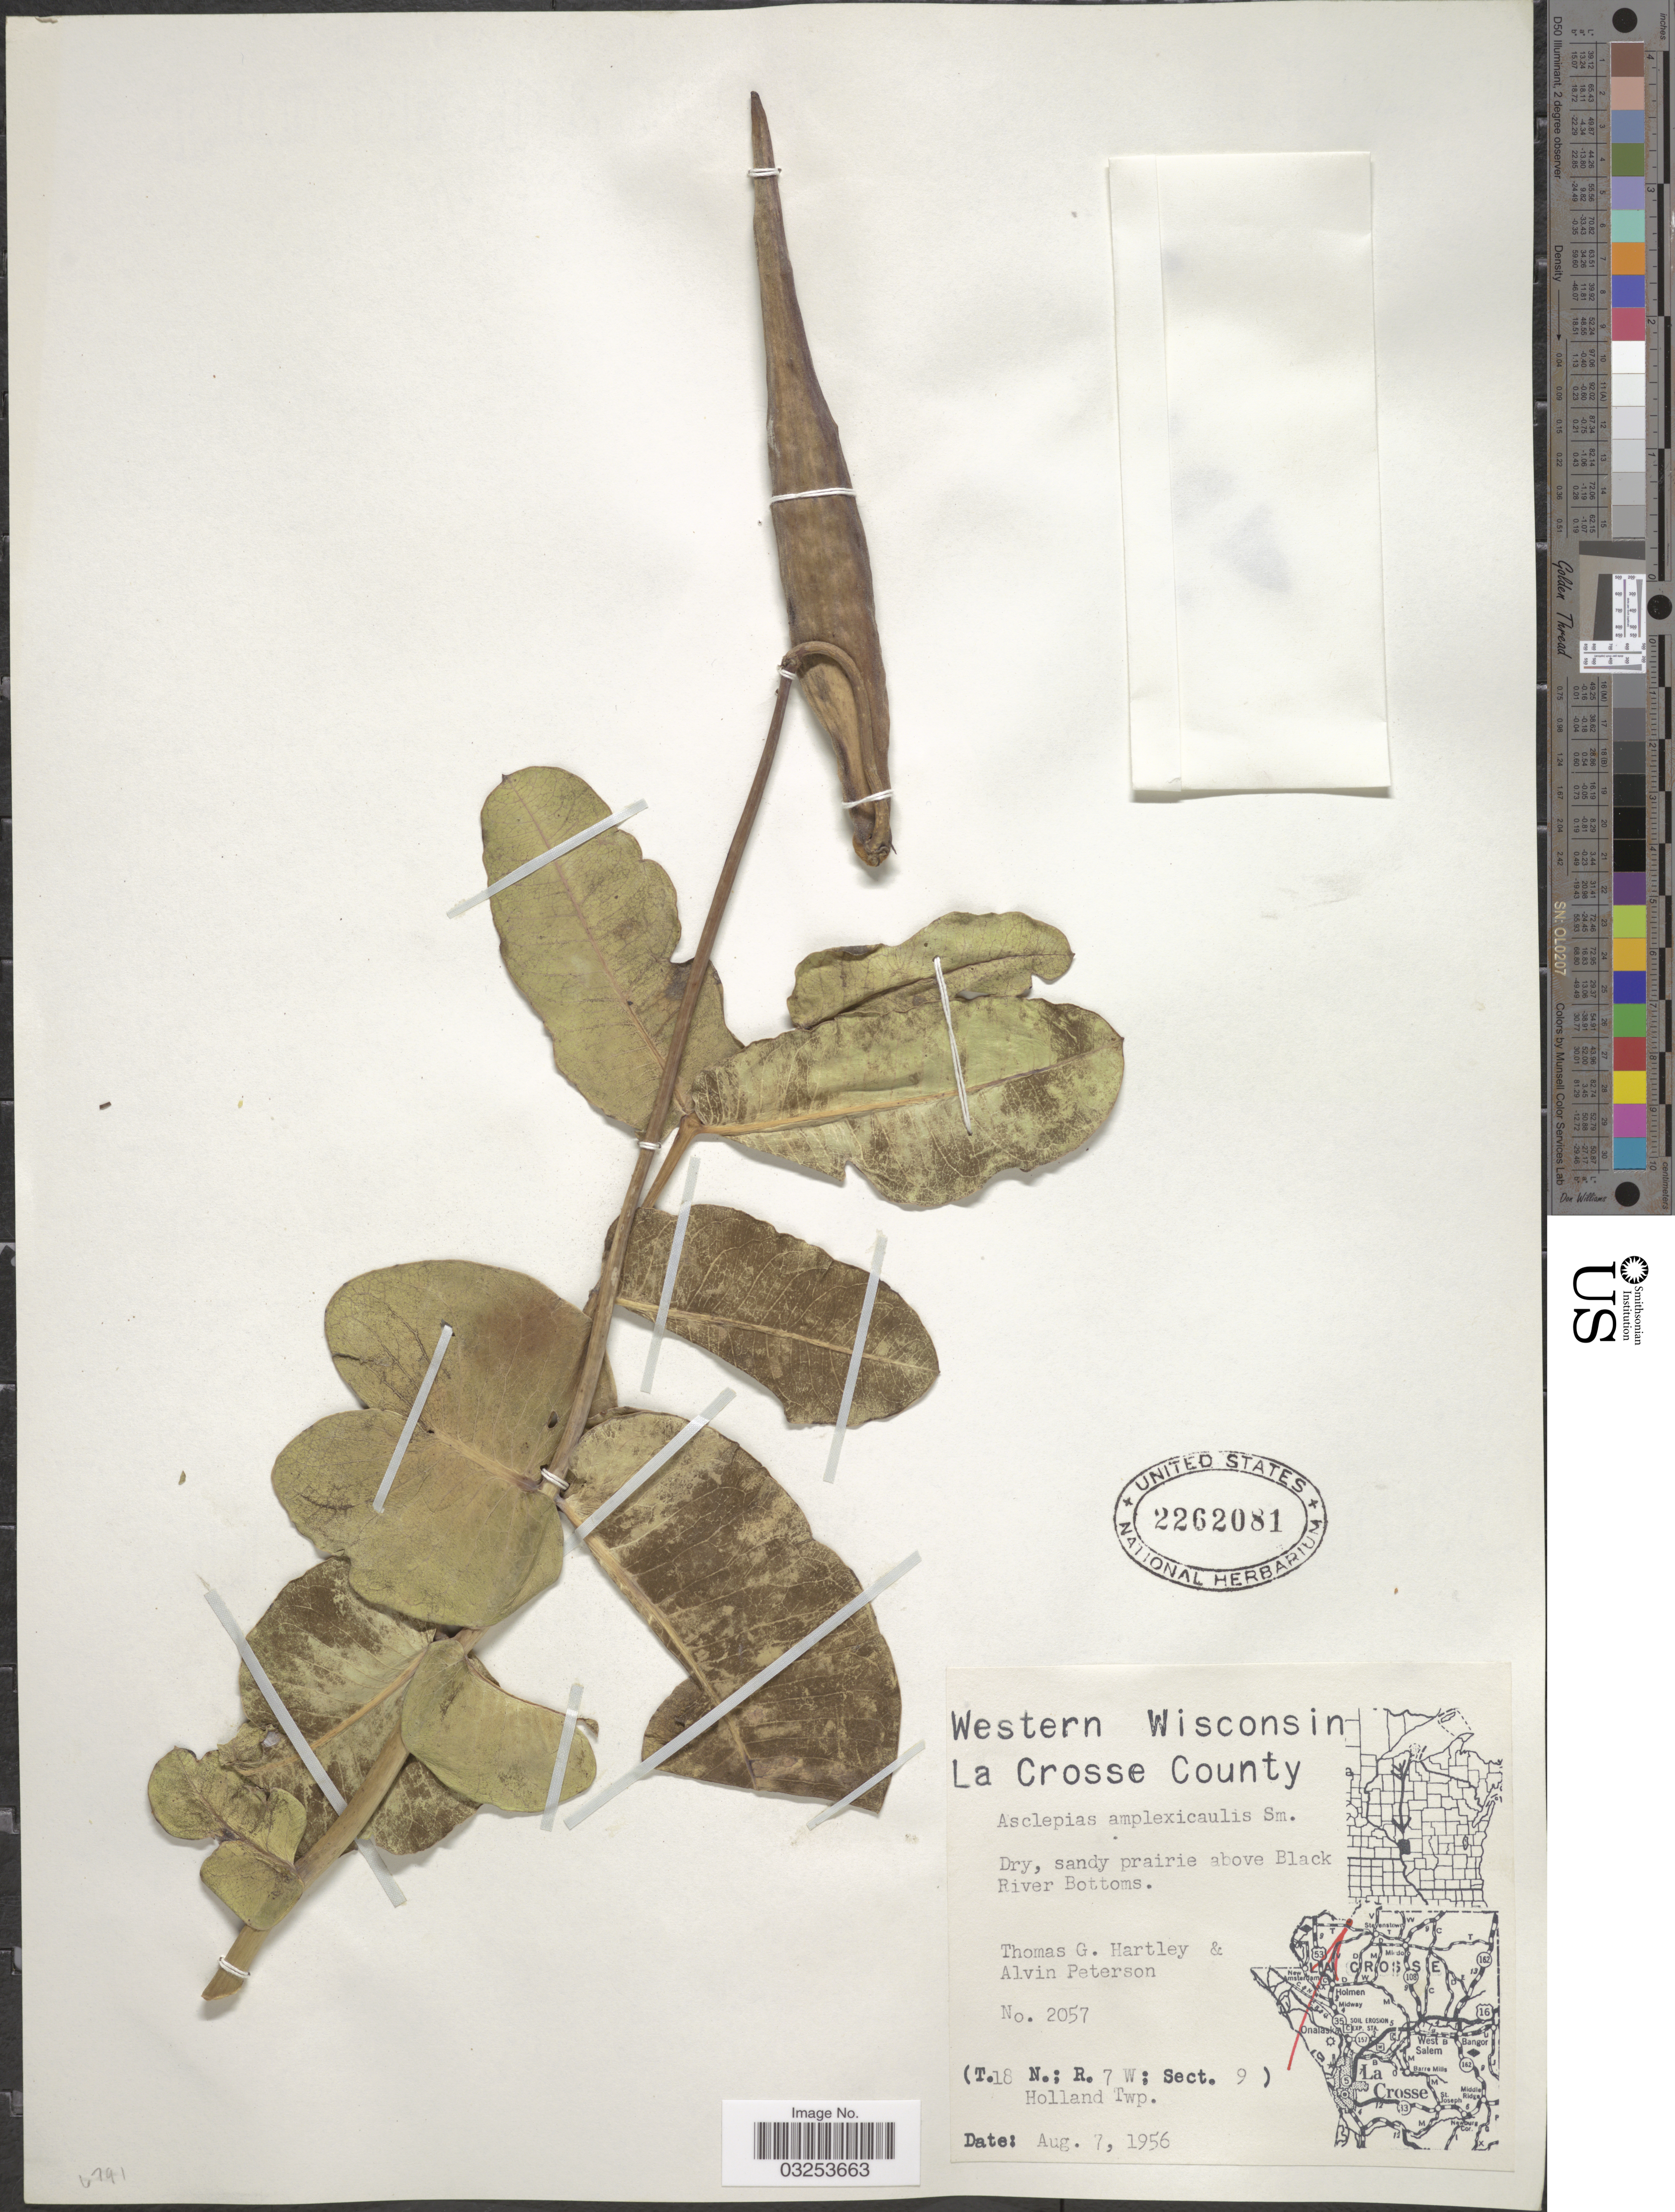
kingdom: Plantae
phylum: Tracheophyta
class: Magnoliopsida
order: Gentianales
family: Apocynaceae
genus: Asclepias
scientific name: Asclepias amplexicaulis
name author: J. Small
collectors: T. G. Hartley & A. M. Peterson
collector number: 2057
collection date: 1956-08-07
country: United States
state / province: Wisconsin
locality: Western Wisconsin. La Crosse County. Above Black River Bottoms. (T.18 N.; R. 7 W; Sect. 9) Holland Twp.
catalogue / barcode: US 2262081